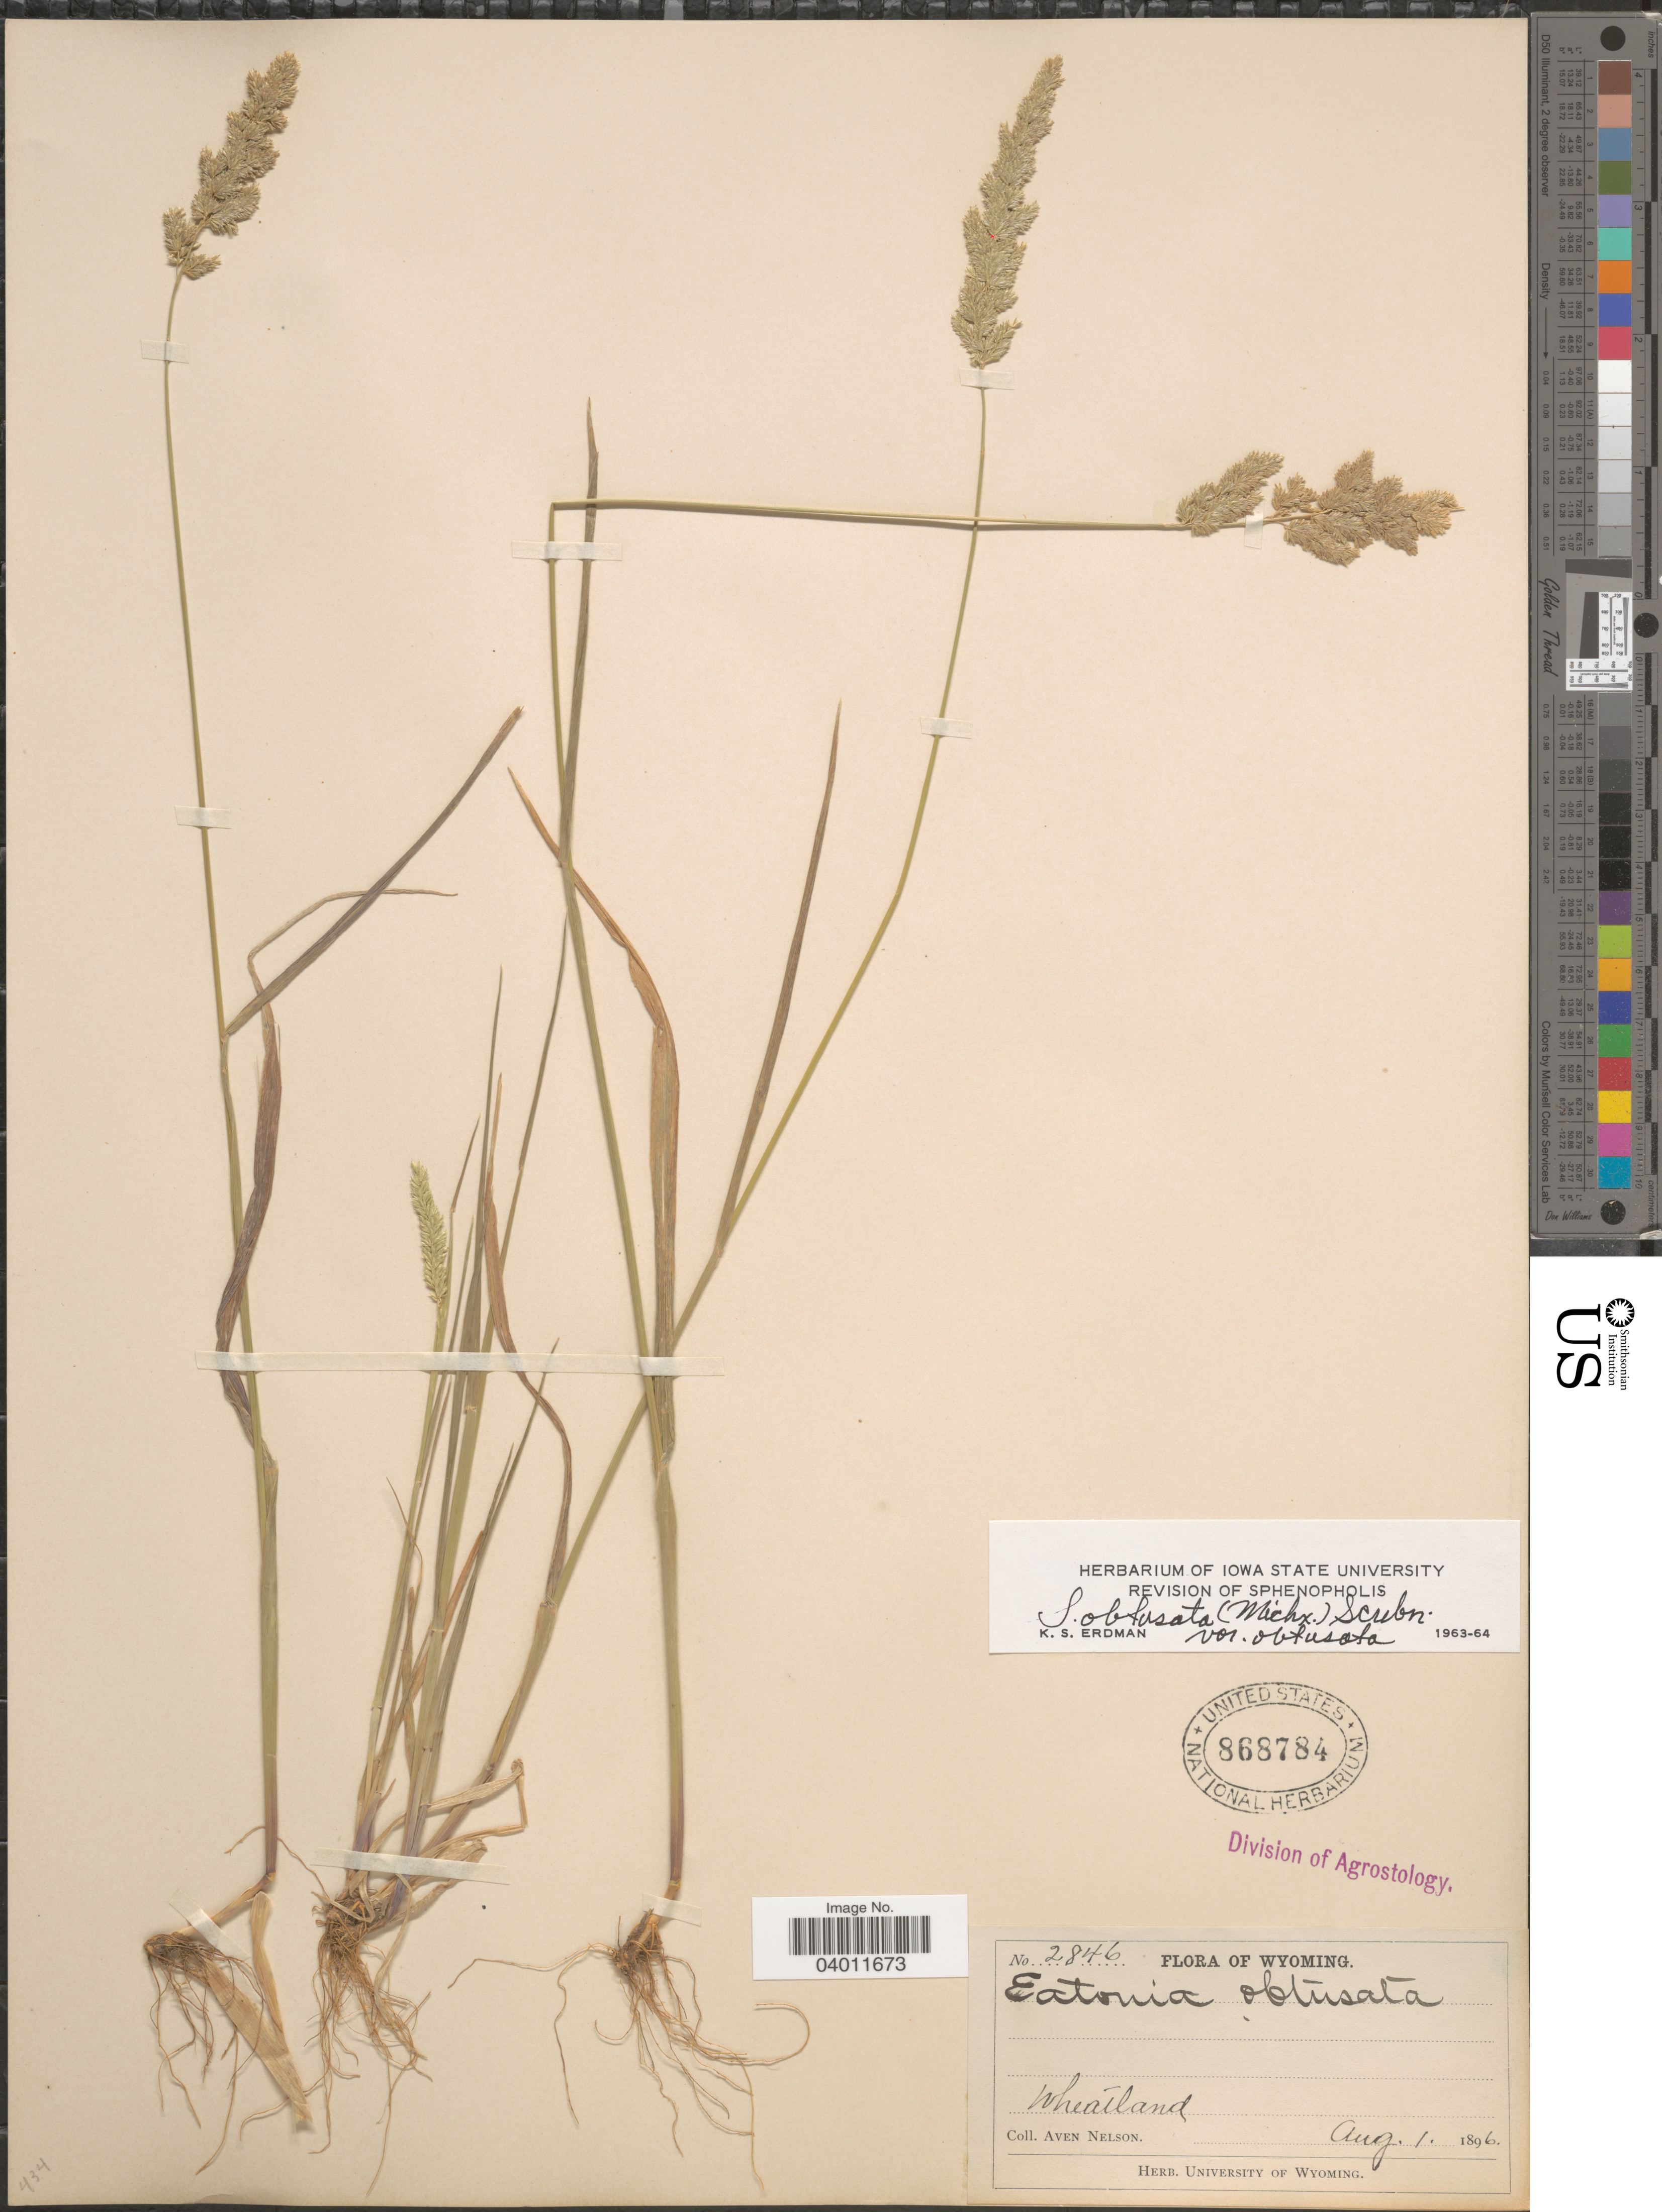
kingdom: Plantae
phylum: Tracheophyta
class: Liliopsida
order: Poales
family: Poaceae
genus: Sphenopholis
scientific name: Sphenopholis obtusata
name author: (Michx.) Scribn.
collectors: A. Nelson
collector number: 2846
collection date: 1896-08-01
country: United States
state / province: Wyoming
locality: Wheatland.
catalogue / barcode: US 868784